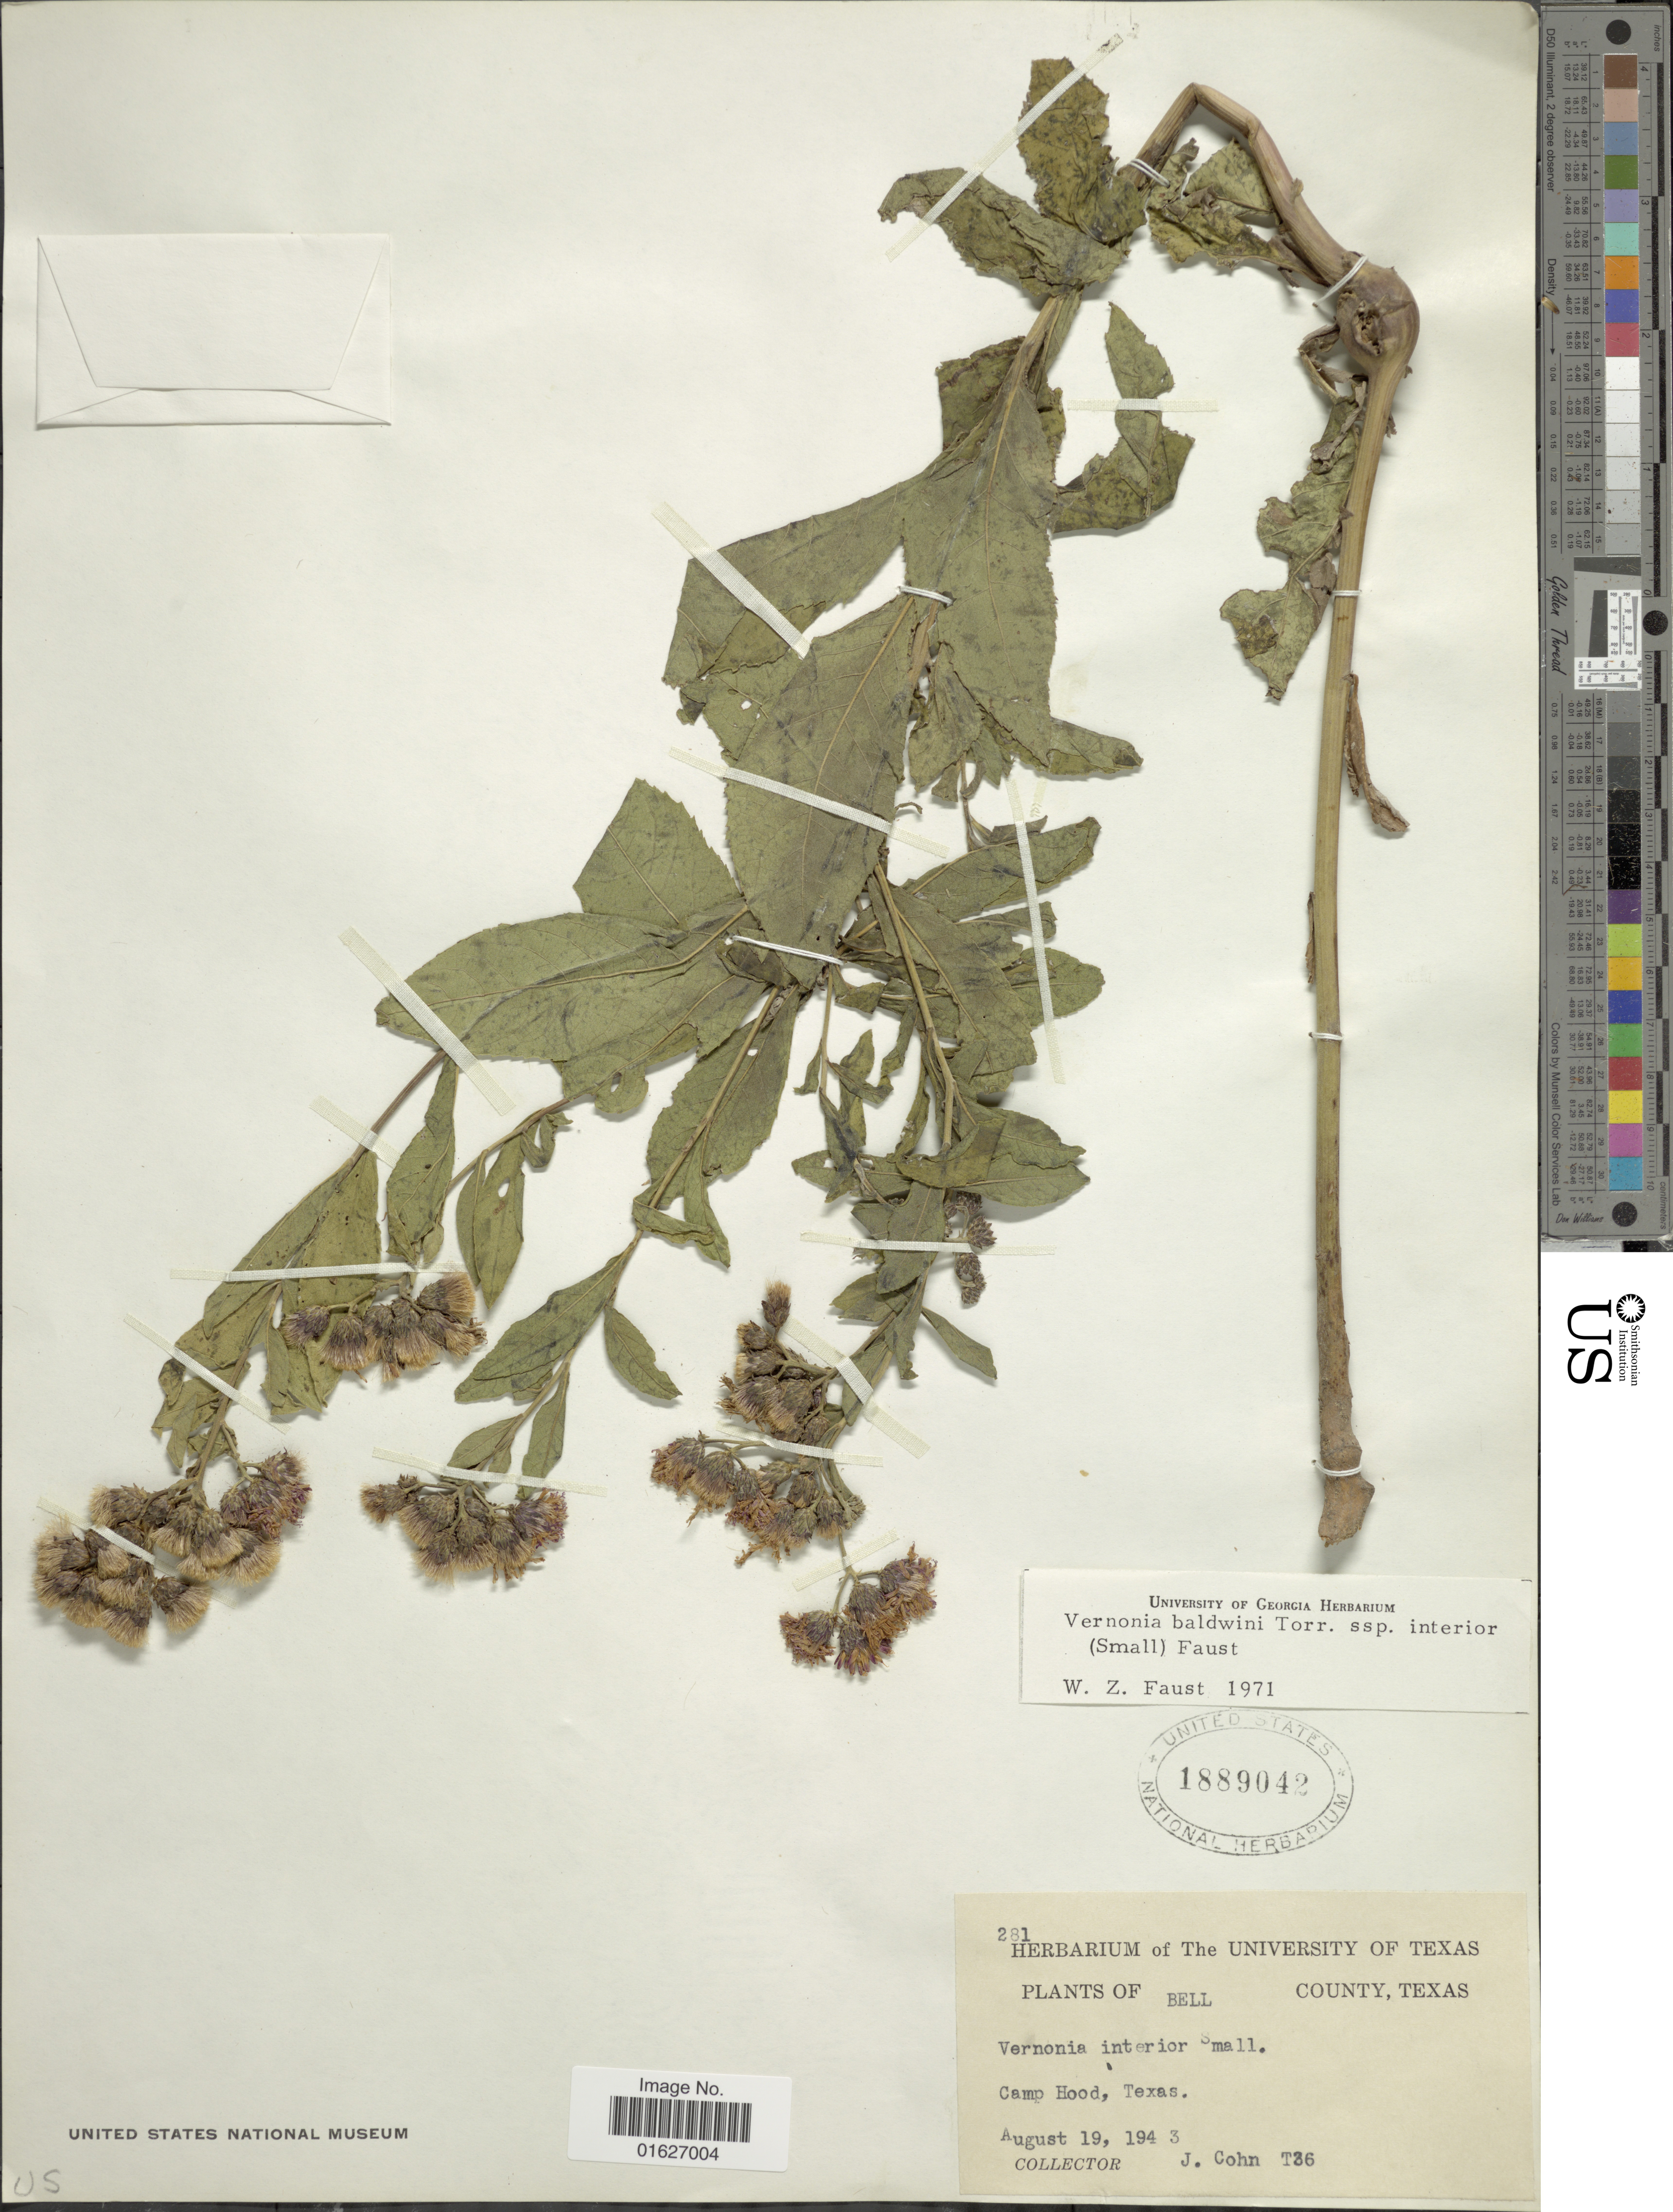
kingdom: Plantae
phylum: Tracheophyta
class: Magnoliopsida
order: Asterales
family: Asteraceae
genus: Vernonia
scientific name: Vernonia baldwinii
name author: Torr.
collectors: J. Cohn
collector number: T36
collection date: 1943-08-19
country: United States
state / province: Texas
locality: Bell, Camp Hood.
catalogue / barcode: US 1889042